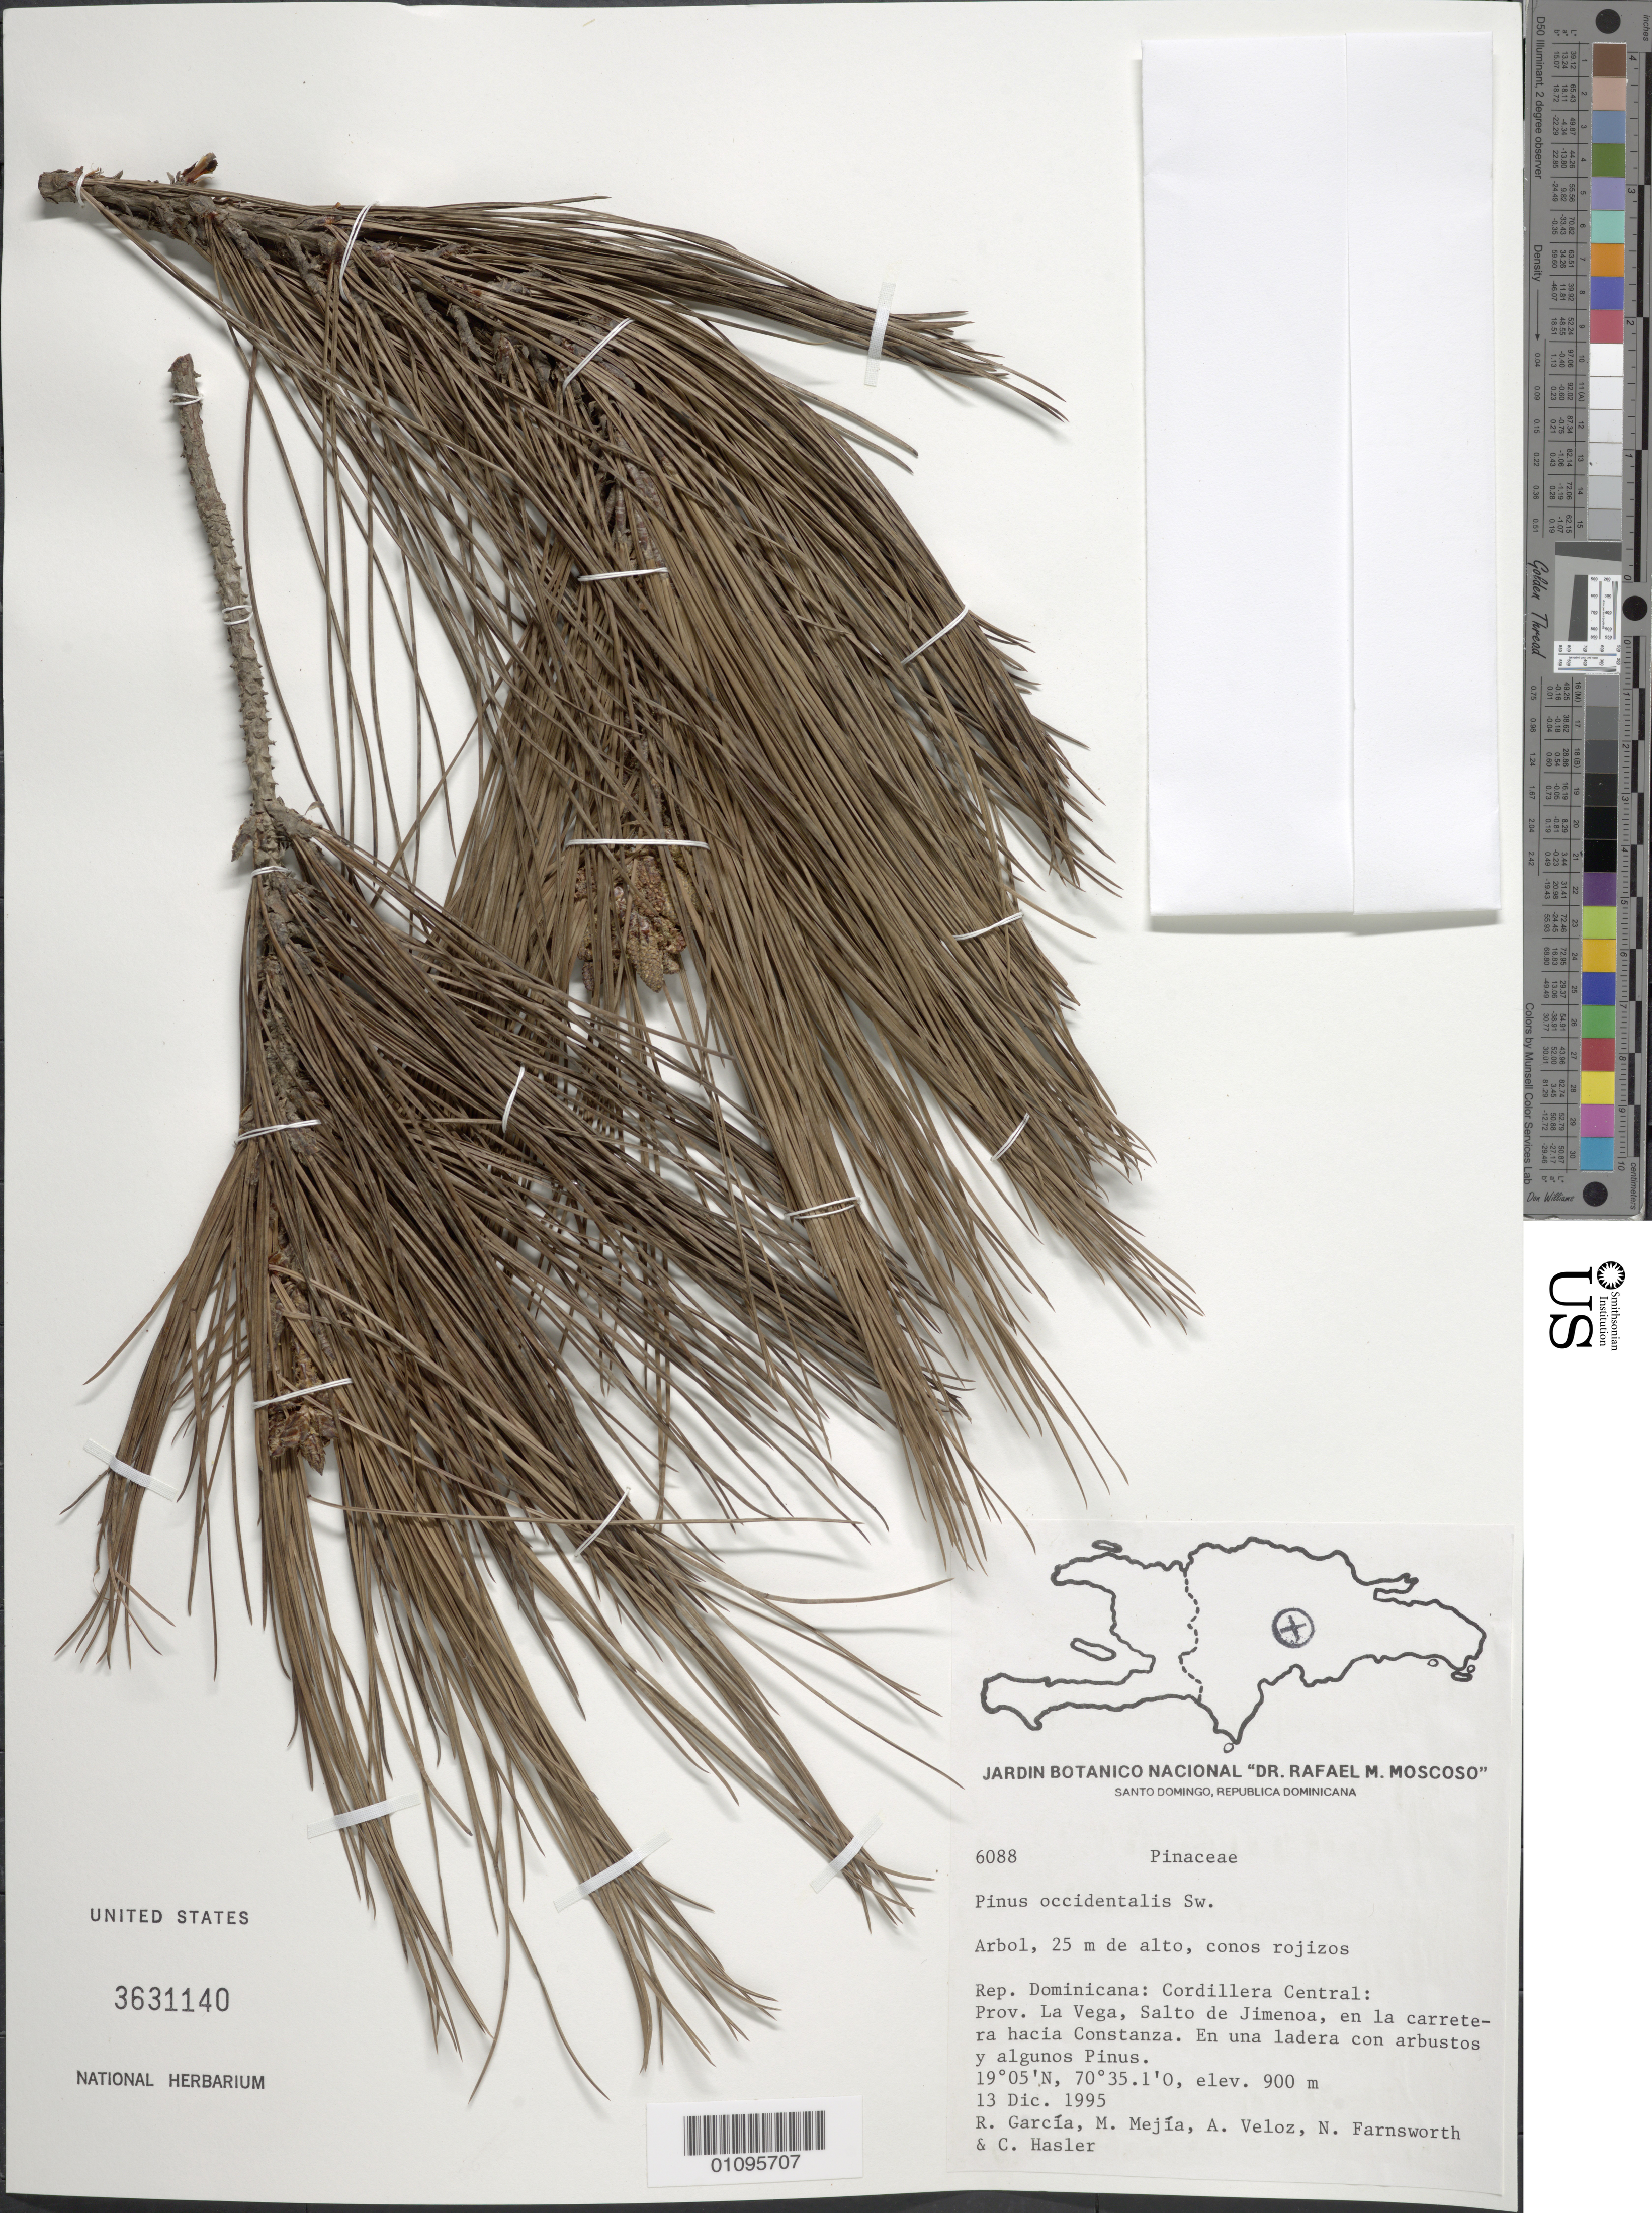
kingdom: Plantae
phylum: Tracheophyta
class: Pinopsida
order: Pinales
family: Pinaceae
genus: Pinus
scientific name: Pinus occidentalis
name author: Sw.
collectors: R. G. García, M. Mejia, A. Veloz, N. Farnsworth & C. Hasler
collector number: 6088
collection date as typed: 13 Dec 1995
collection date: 1995-12-13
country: Dominican Republic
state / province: La Vega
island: Hispaniola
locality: Cordillera Central, Salto de Jimenoa, en la carretera hacia Constanza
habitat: En una ladera con arbustos y algunos Pinus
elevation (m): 900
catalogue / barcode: US 3631140